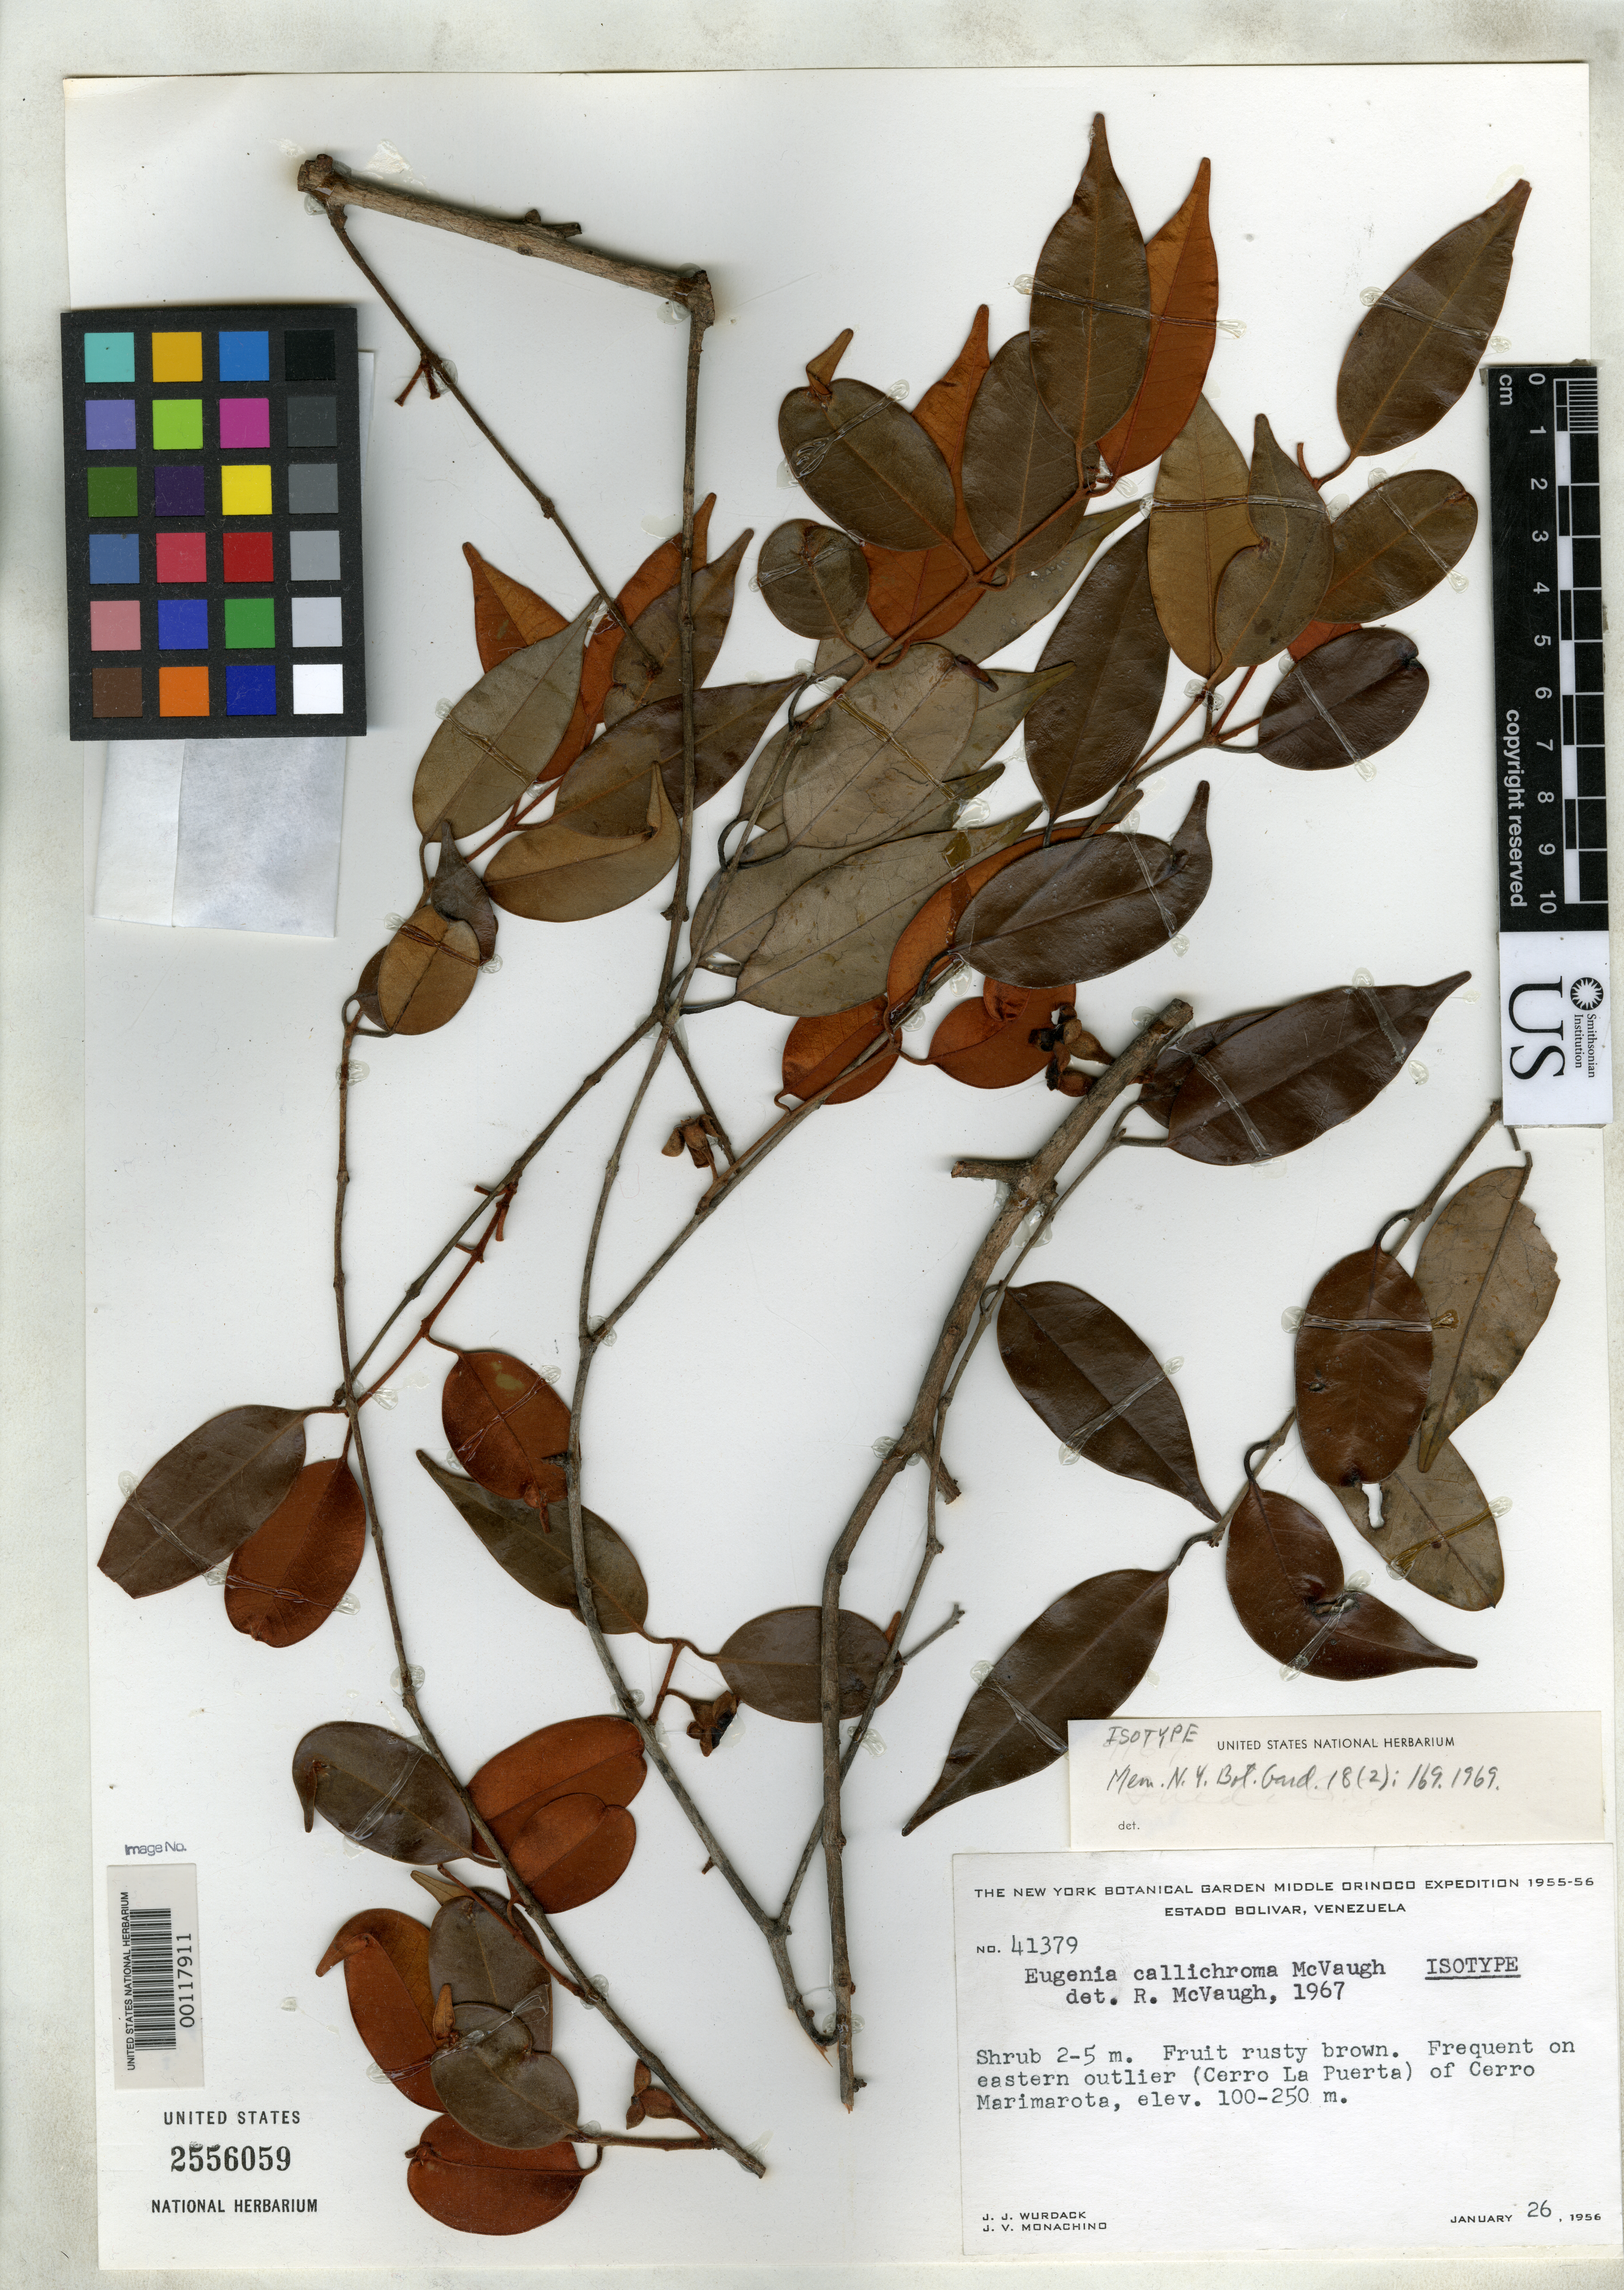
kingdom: Plantae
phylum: Tracheophyta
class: Magnoliopsida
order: Myrtales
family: Myrtaceae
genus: Eugenia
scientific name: Eugenia callichroma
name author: McVaugh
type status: Isotype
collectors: J. J. Wurdack & J. V. Monachino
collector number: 41379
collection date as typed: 26 Jan 1956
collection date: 1956-01-26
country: Venezuela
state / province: Bolivar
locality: Cerro La Puerta.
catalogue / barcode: US 2556059